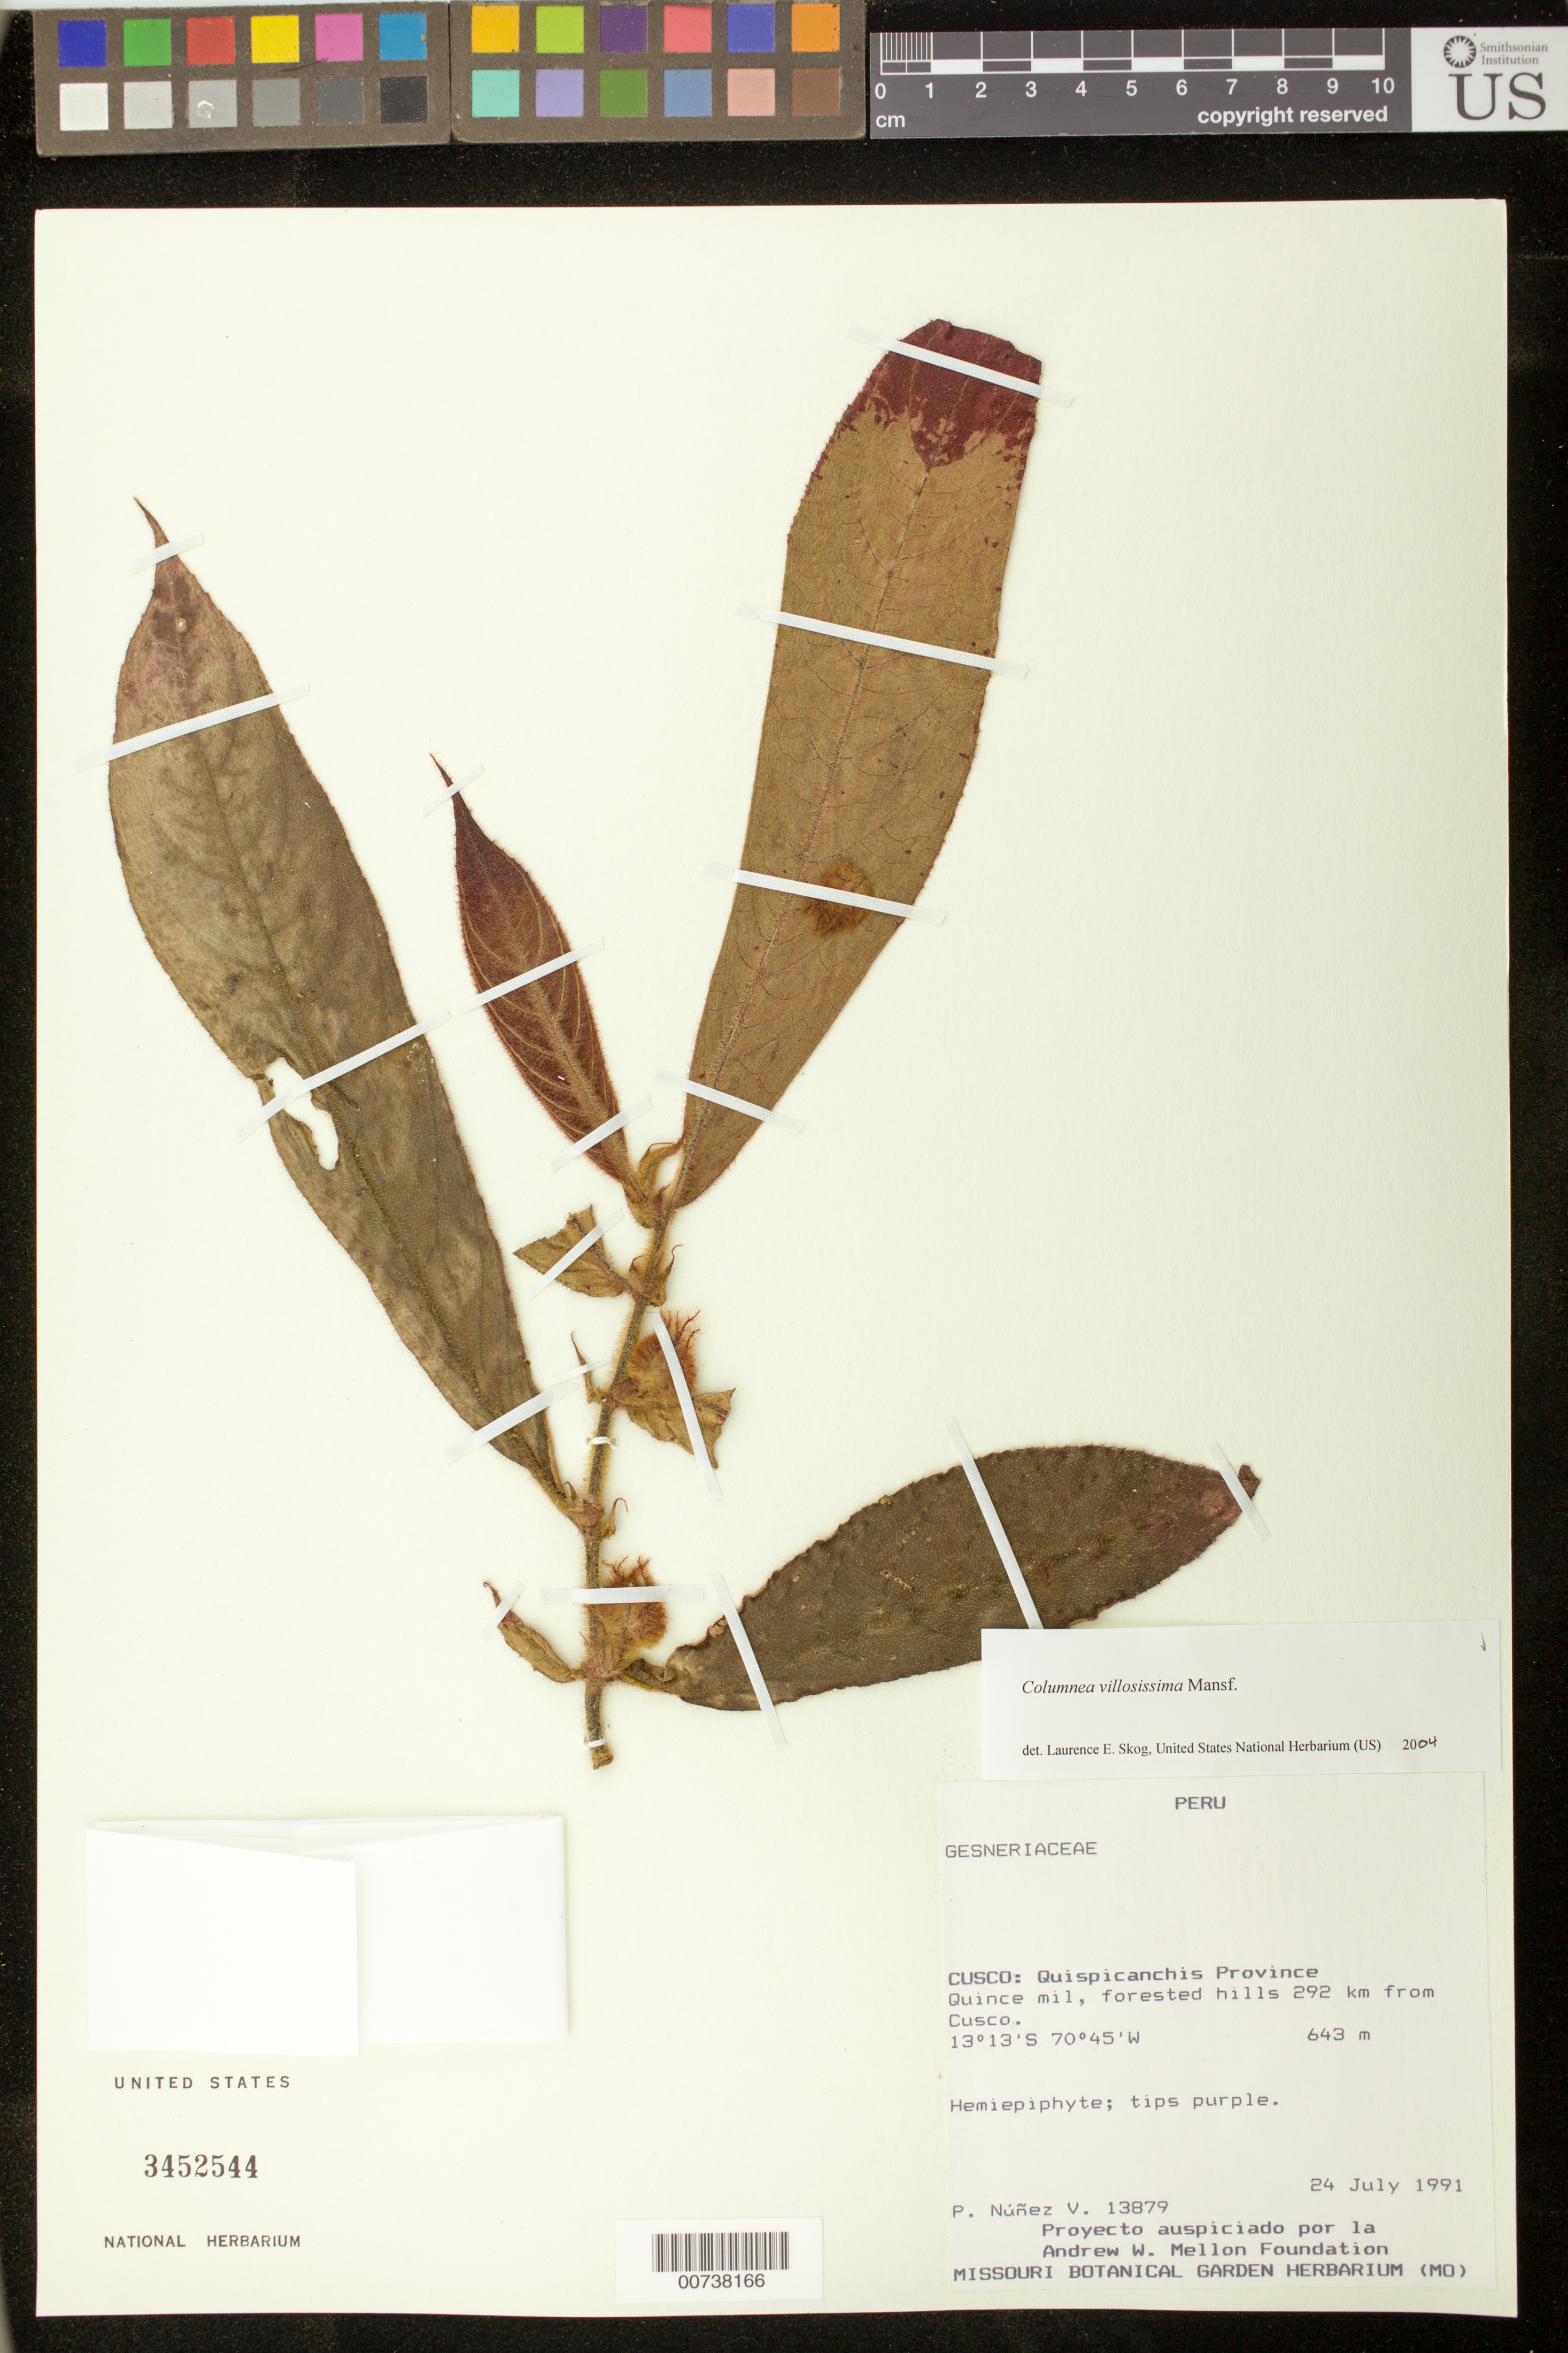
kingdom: Plantae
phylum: Tracheophyta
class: Magnoliopsida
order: Lamiales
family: Gesneriaceae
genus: Columnea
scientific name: Columnea villosissima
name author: Mansf.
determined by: Skog, Laurence E.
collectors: P. Núñez V.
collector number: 13879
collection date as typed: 24 Jul 1991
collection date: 1991-07-24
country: Peru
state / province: Cusco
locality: Prov. Quispicanchis; Quince mil, 292 km from Cusco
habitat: Forested hills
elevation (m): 643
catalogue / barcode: US 3452544